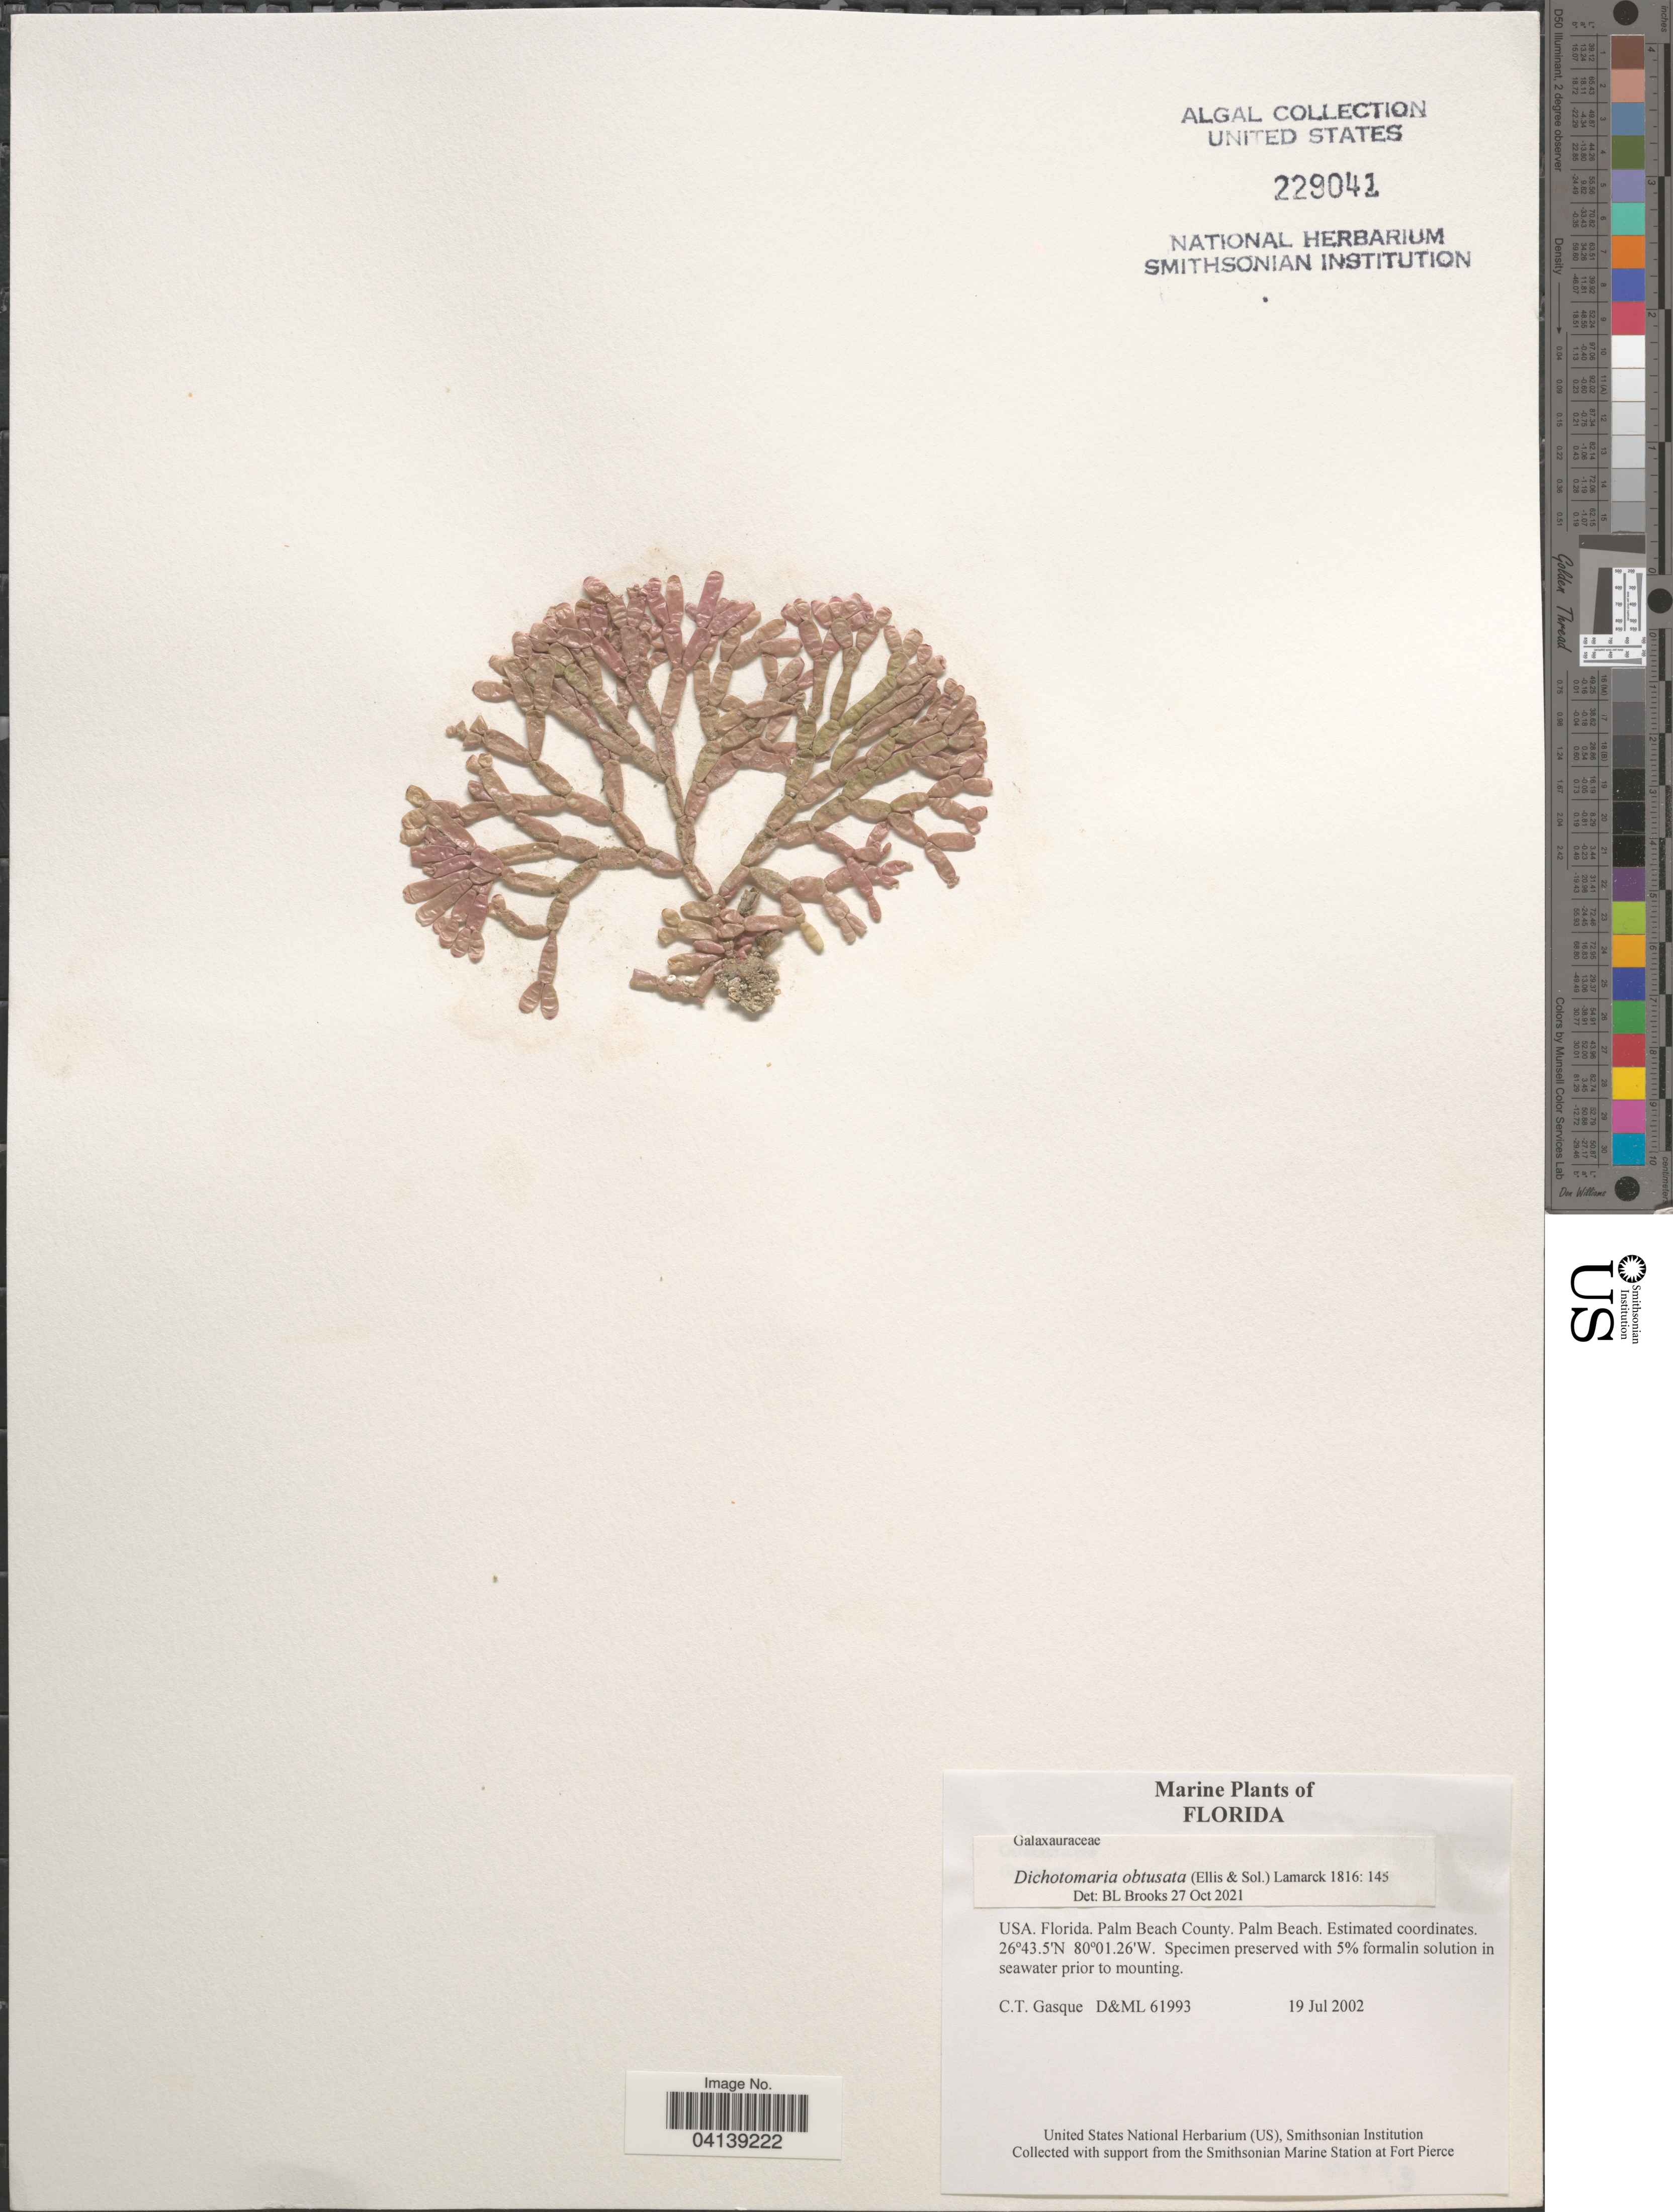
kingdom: Plantae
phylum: Rhodophyta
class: Florideophyceae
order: Nemaliales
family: Galaxauraceae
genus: Dichotomaria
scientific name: Dichotomaria obtusata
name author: (Ellis & Sol.) Lam.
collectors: C. Gasque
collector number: D&ML61993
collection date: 2002-07-19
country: United States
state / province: Florida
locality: Palm Beach County. Palm Beach.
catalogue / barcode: US 229041